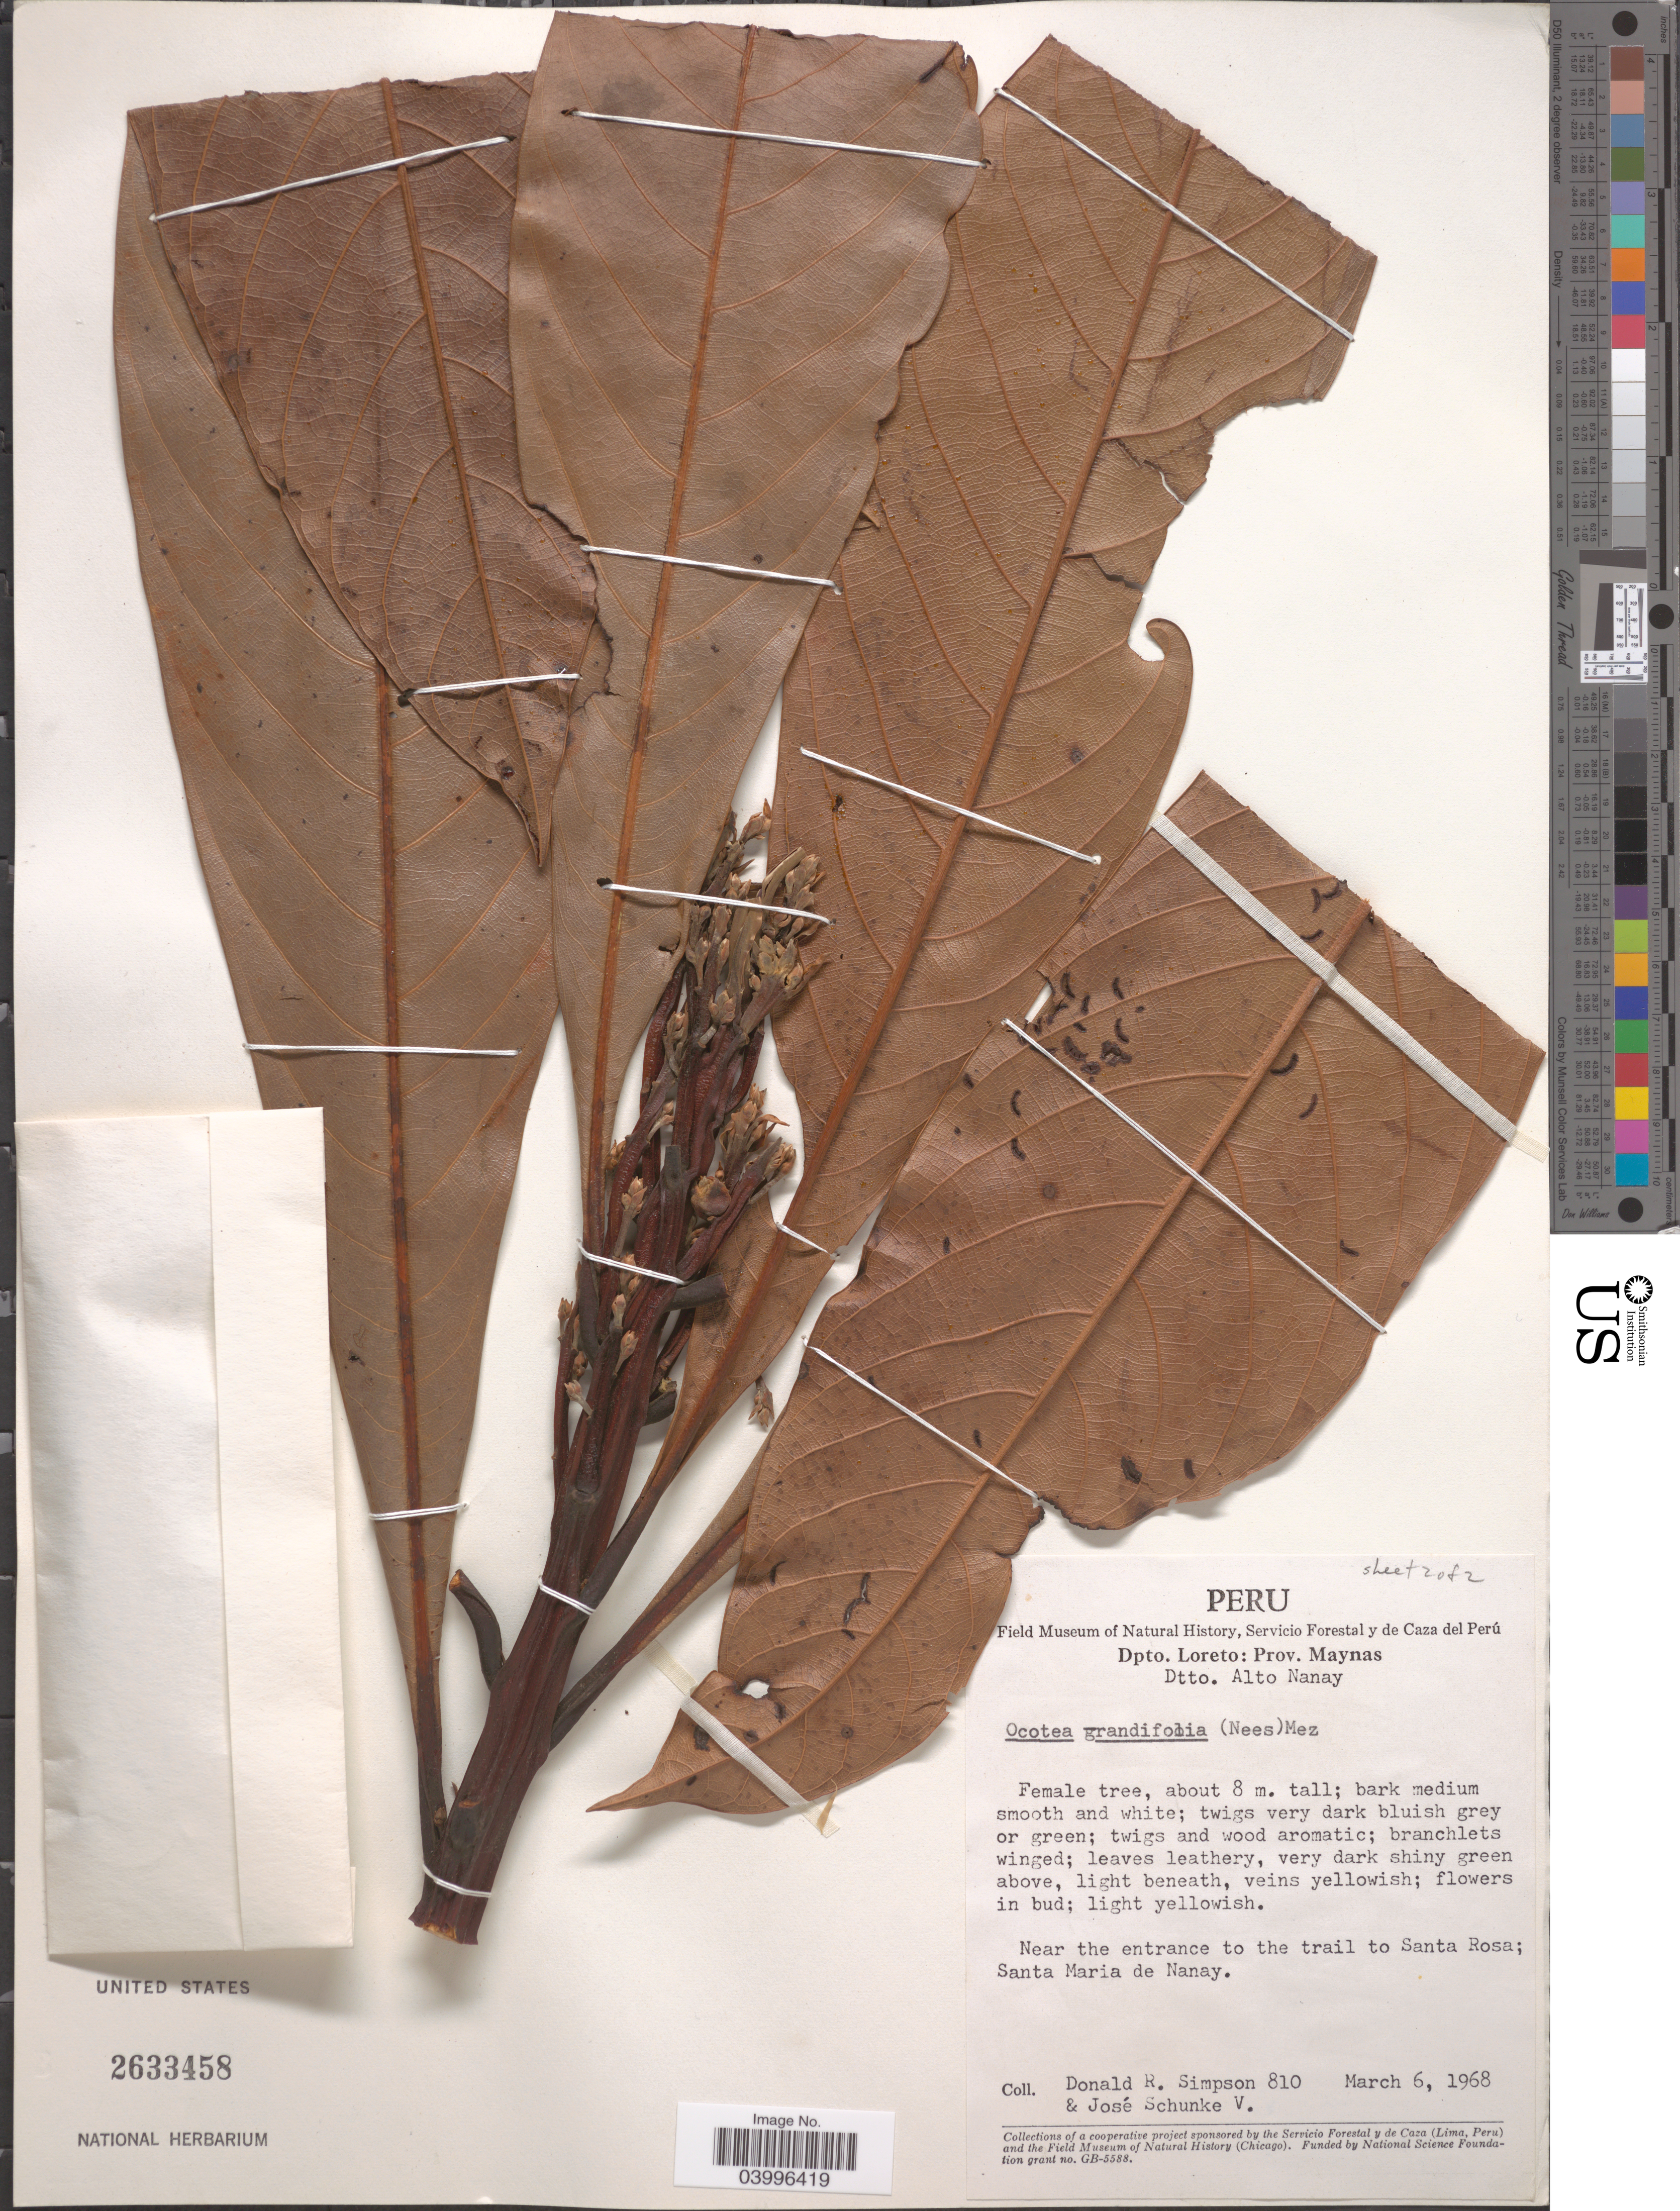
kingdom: Plantae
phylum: Tracheophyta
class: Magnoliopsida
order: Laurales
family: Lauraceae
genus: Ocotea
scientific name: Ocotea grandifolia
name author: (Nees) Mez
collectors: D. R. Simpson & J. Schunke Vigo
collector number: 810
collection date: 1968-03-06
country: Peru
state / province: Loreto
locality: Dpto. Loreto: Prov. Maynas, Dtto. Alto Nanay. Near the entrance to the trail to Santa Rosa; Santa Maria de Nanay.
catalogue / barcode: US 2633458